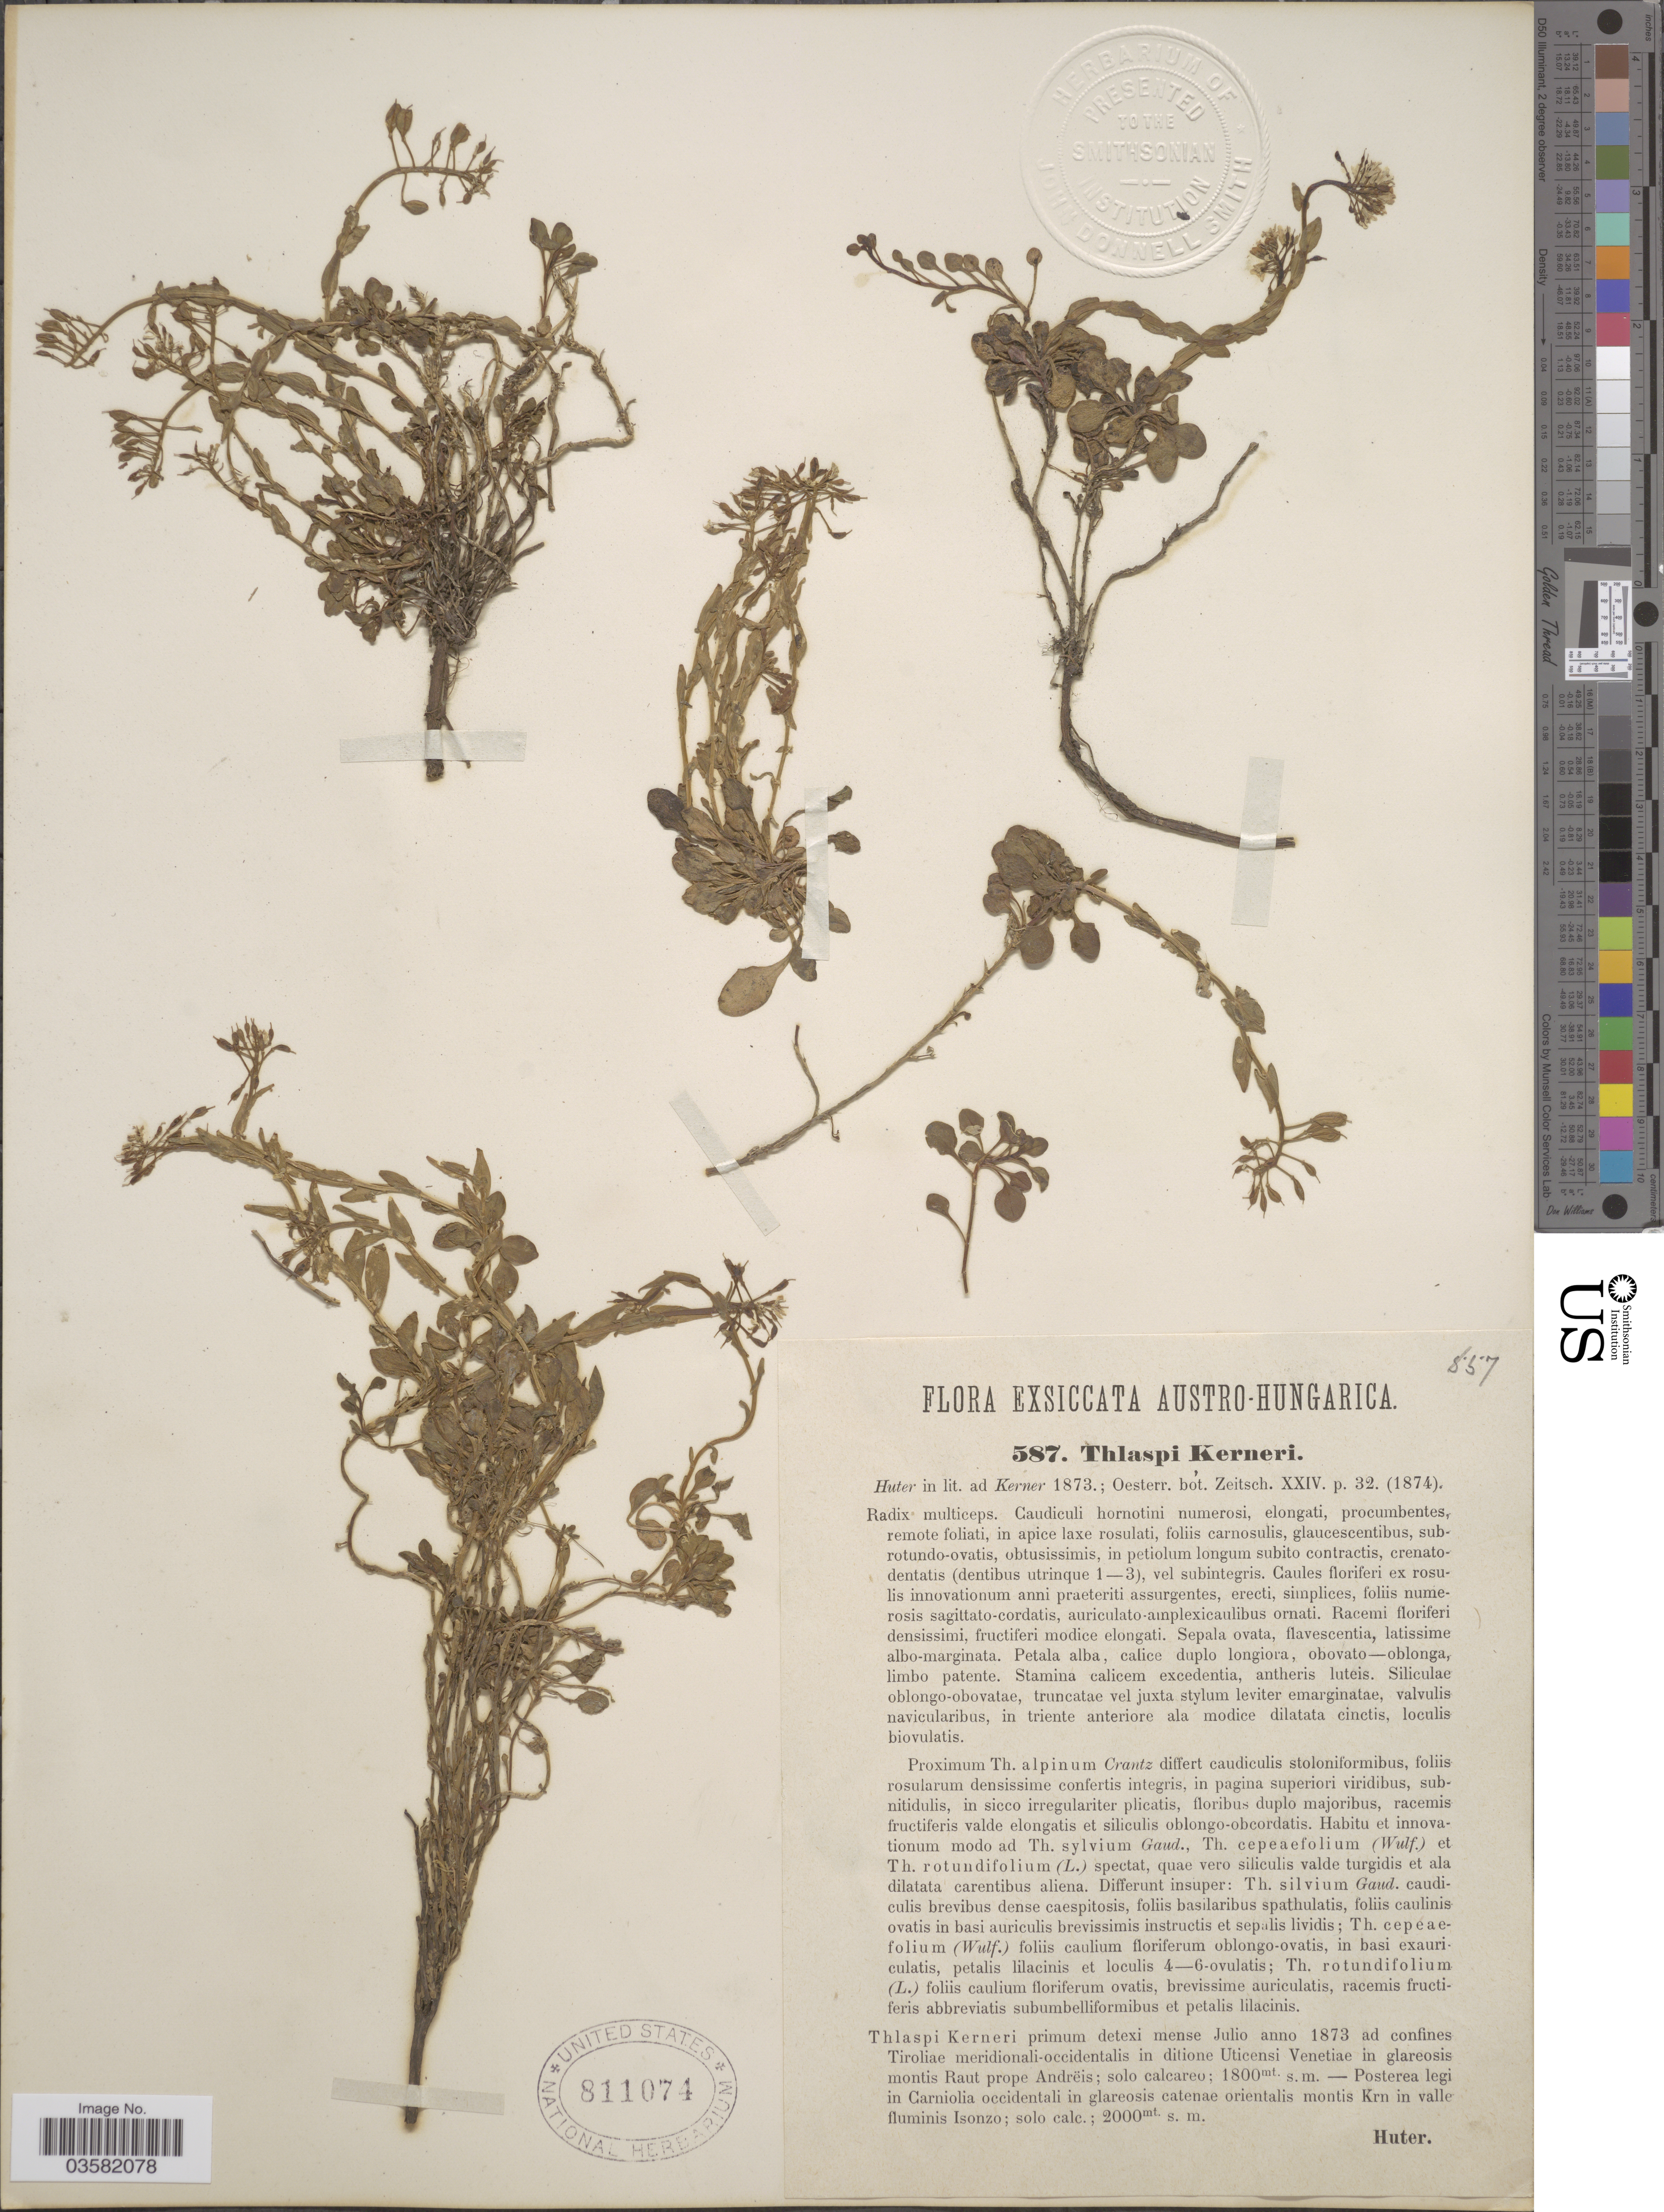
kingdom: Plantae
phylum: Tracheophyta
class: Magnoliopsida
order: Brassicales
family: Brassicaceae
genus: Thlaspi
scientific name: Thlaspi kerneri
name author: Huter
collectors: -. Huter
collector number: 587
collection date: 1873-07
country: Italy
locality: Austro-Hungarica. Confines Tiroliae meridionali-occidentalis in ditione Uticensi Venetiae in glareosis montis Raut prope Andrëis. Posterea legi [unsure placement] in Carniolia occidentali in glareosis catenae orientalis montis Krn in valle fluminis Isonzo.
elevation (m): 1800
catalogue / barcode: US 811074